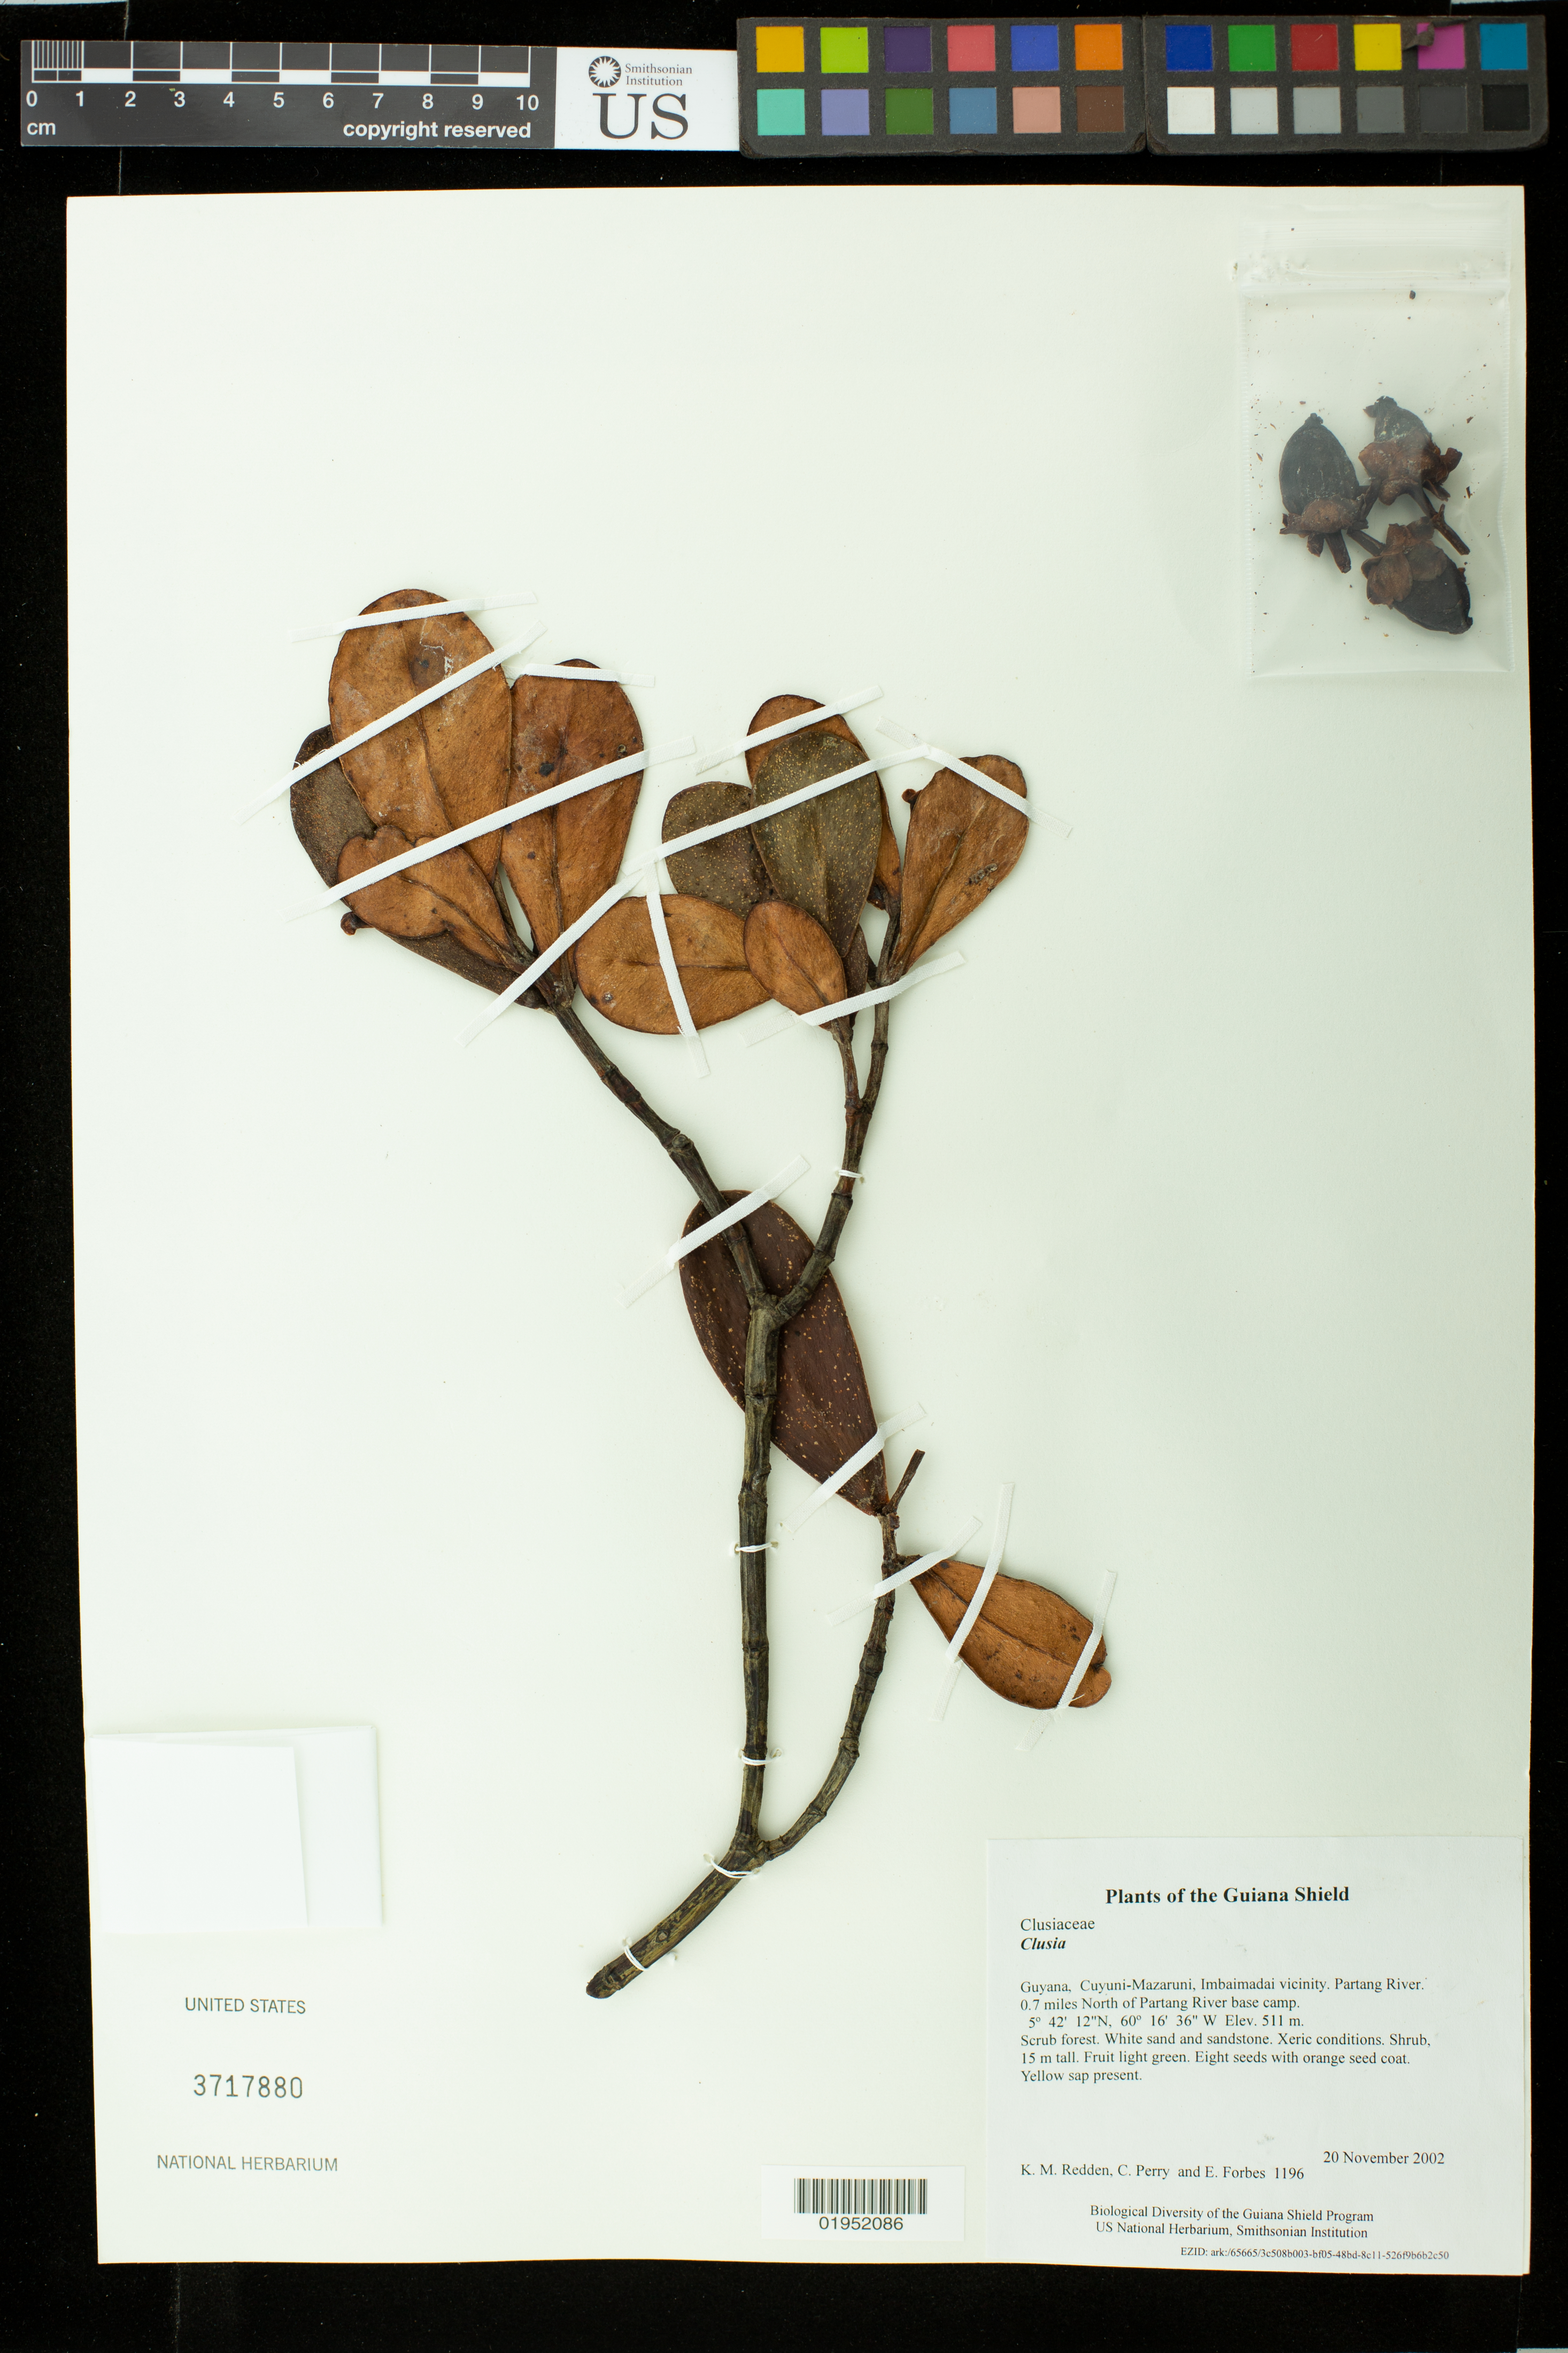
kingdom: Plantae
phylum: Tracheophyta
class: Magnoliopsida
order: Malpighiales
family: Clusiaceae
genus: Clusia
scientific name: Clusia sp.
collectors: K. M. Redden, C. Perry & E. Forbes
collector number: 1196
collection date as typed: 20 November 2002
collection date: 2002-11-20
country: Guyana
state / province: Cuyuni-Mazaruni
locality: Imbaimadai vicinity. Partang River. 0.7 miles North of Partang River base camp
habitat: Scrub forest. White sand and sandstone. Xeric conditions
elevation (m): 511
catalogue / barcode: US 3717880